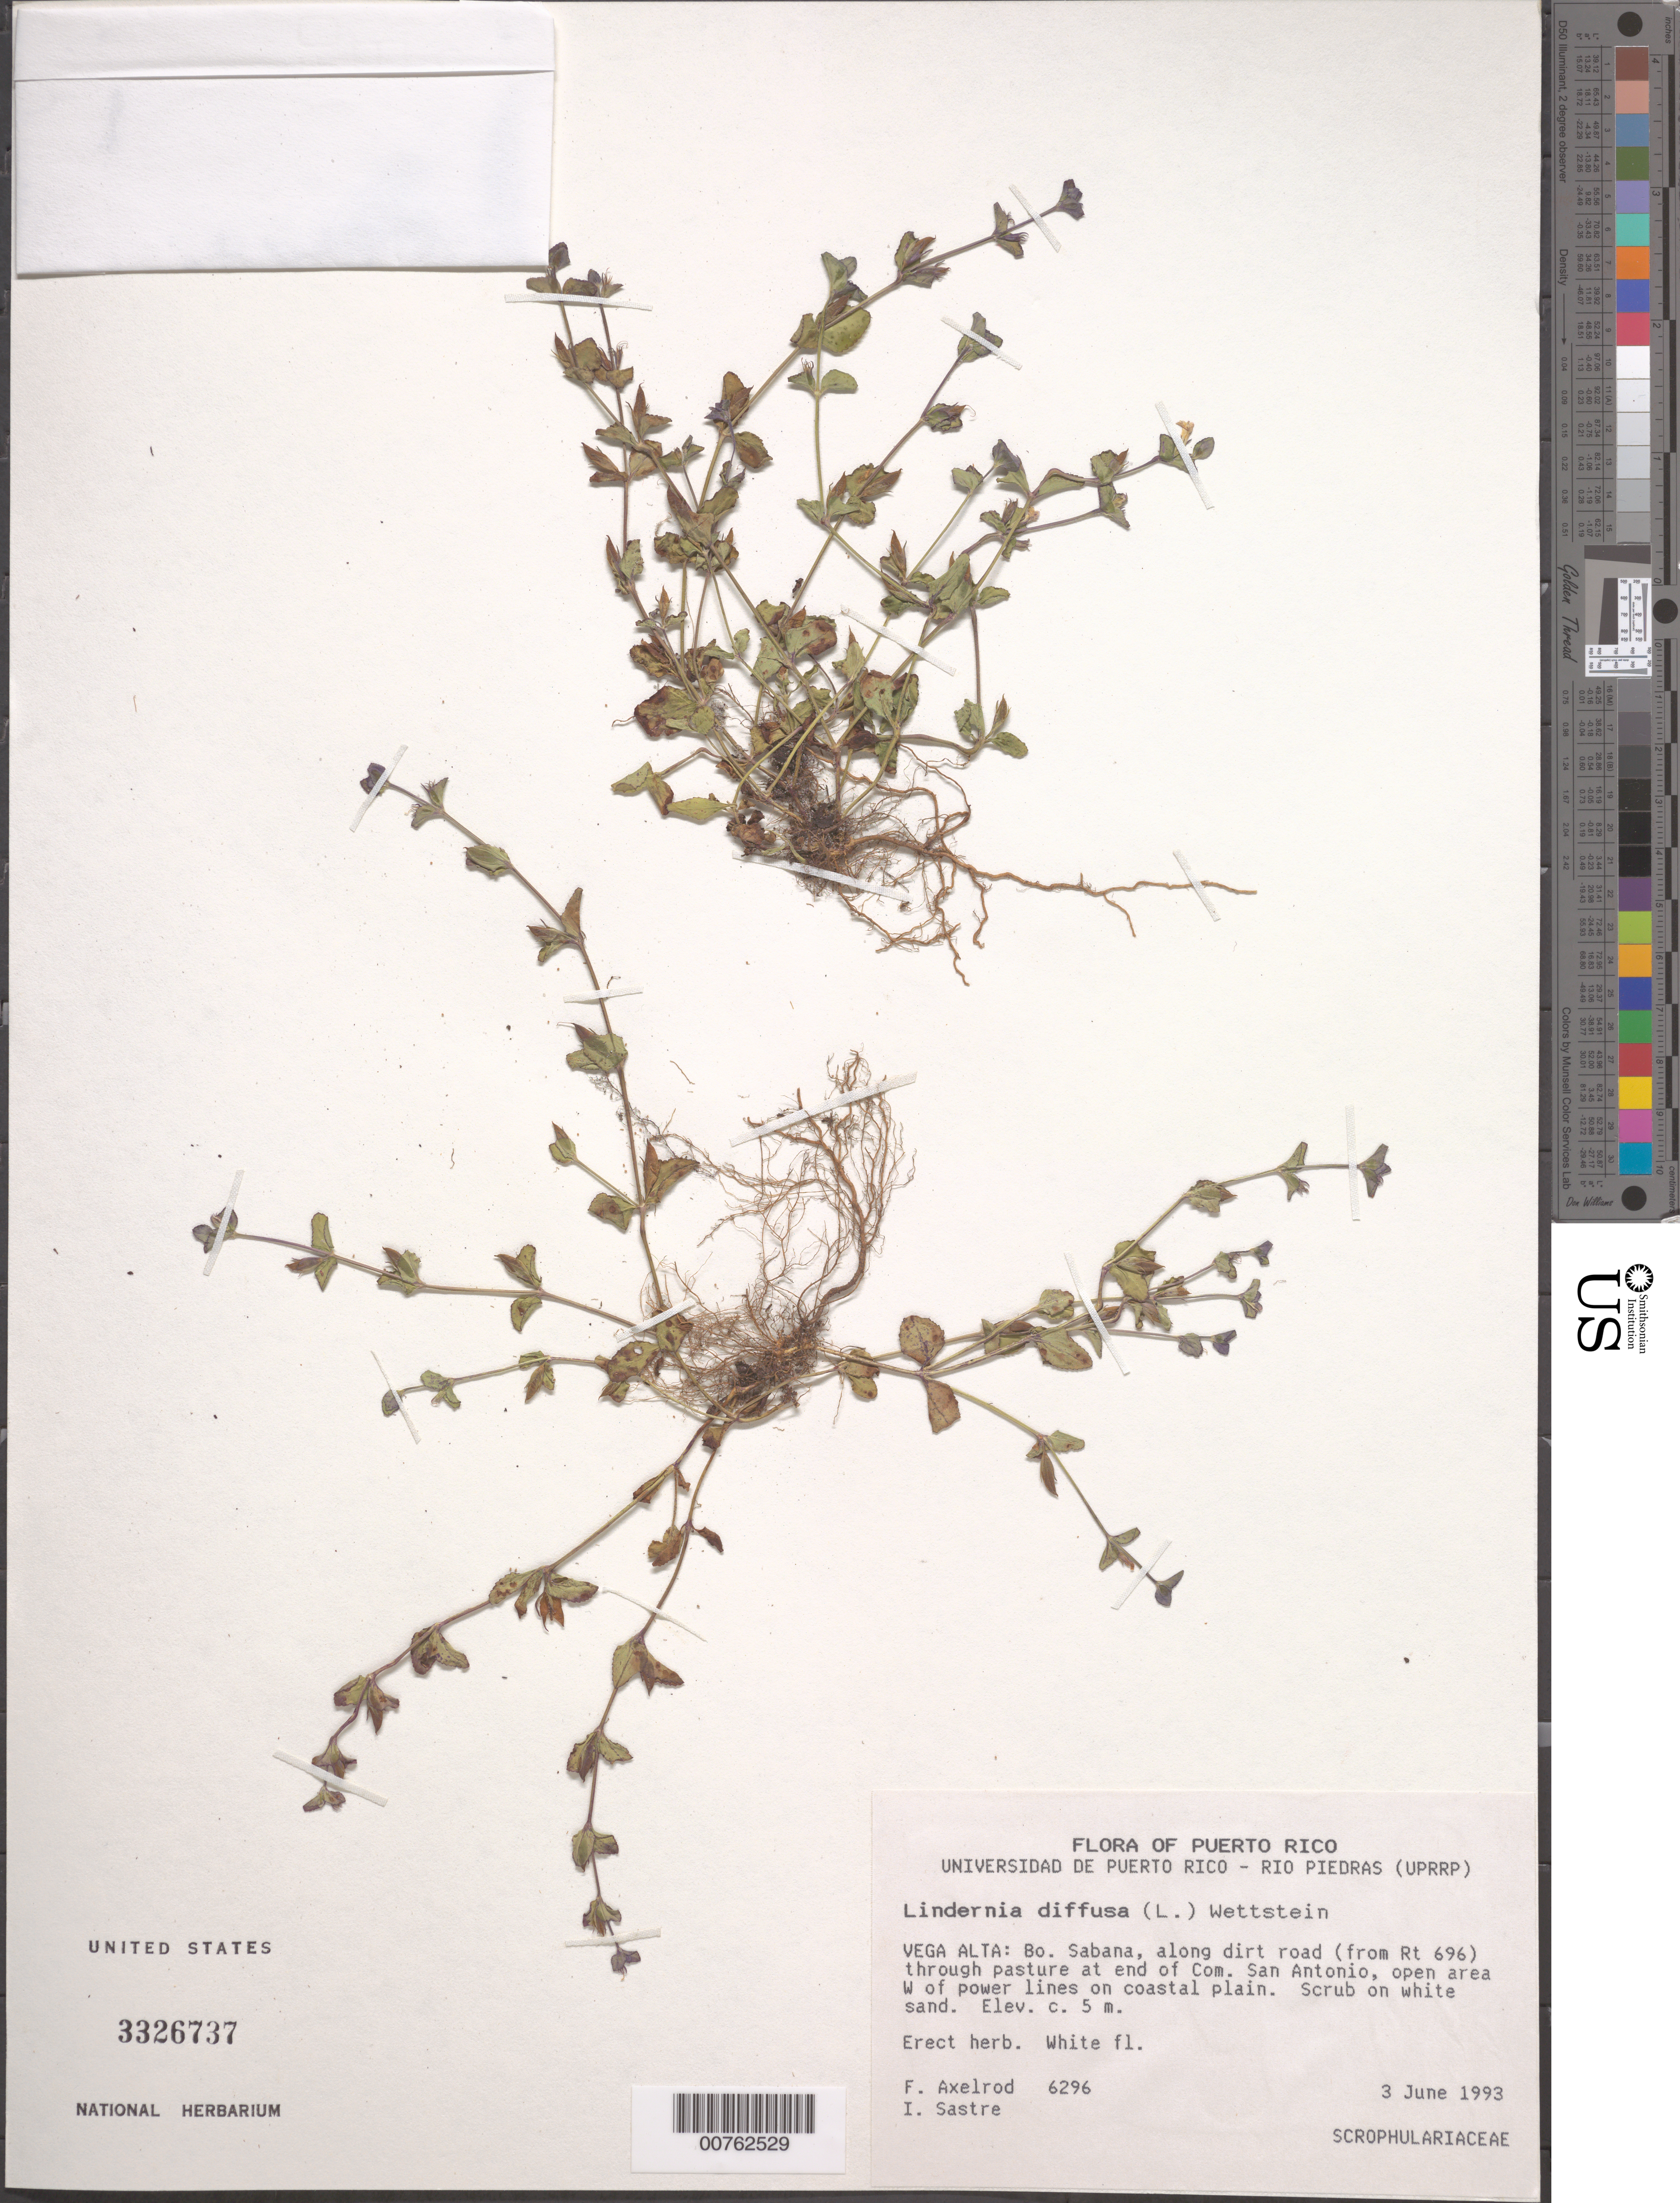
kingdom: Plantae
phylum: Tracheophyta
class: Magnoliopsida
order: Lamiales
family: Linderniaceae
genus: Lindernia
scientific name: Lindernia diffusa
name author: (L.) Wettst.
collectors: F. S. Axelrod & I. Sastre-de Jesús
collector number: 6296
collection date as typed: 03 Jun 1993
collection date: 1993-06-03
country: Puerto Rico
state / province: Vega Alta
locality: Vega Alta: Bo. Sabana, along dirt road (from Rt 696) through pasture at end of Com. San Antonio, open area W of power lines on coastal plain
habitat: Scrub on white sand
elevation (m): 5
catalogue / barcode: US 3326737